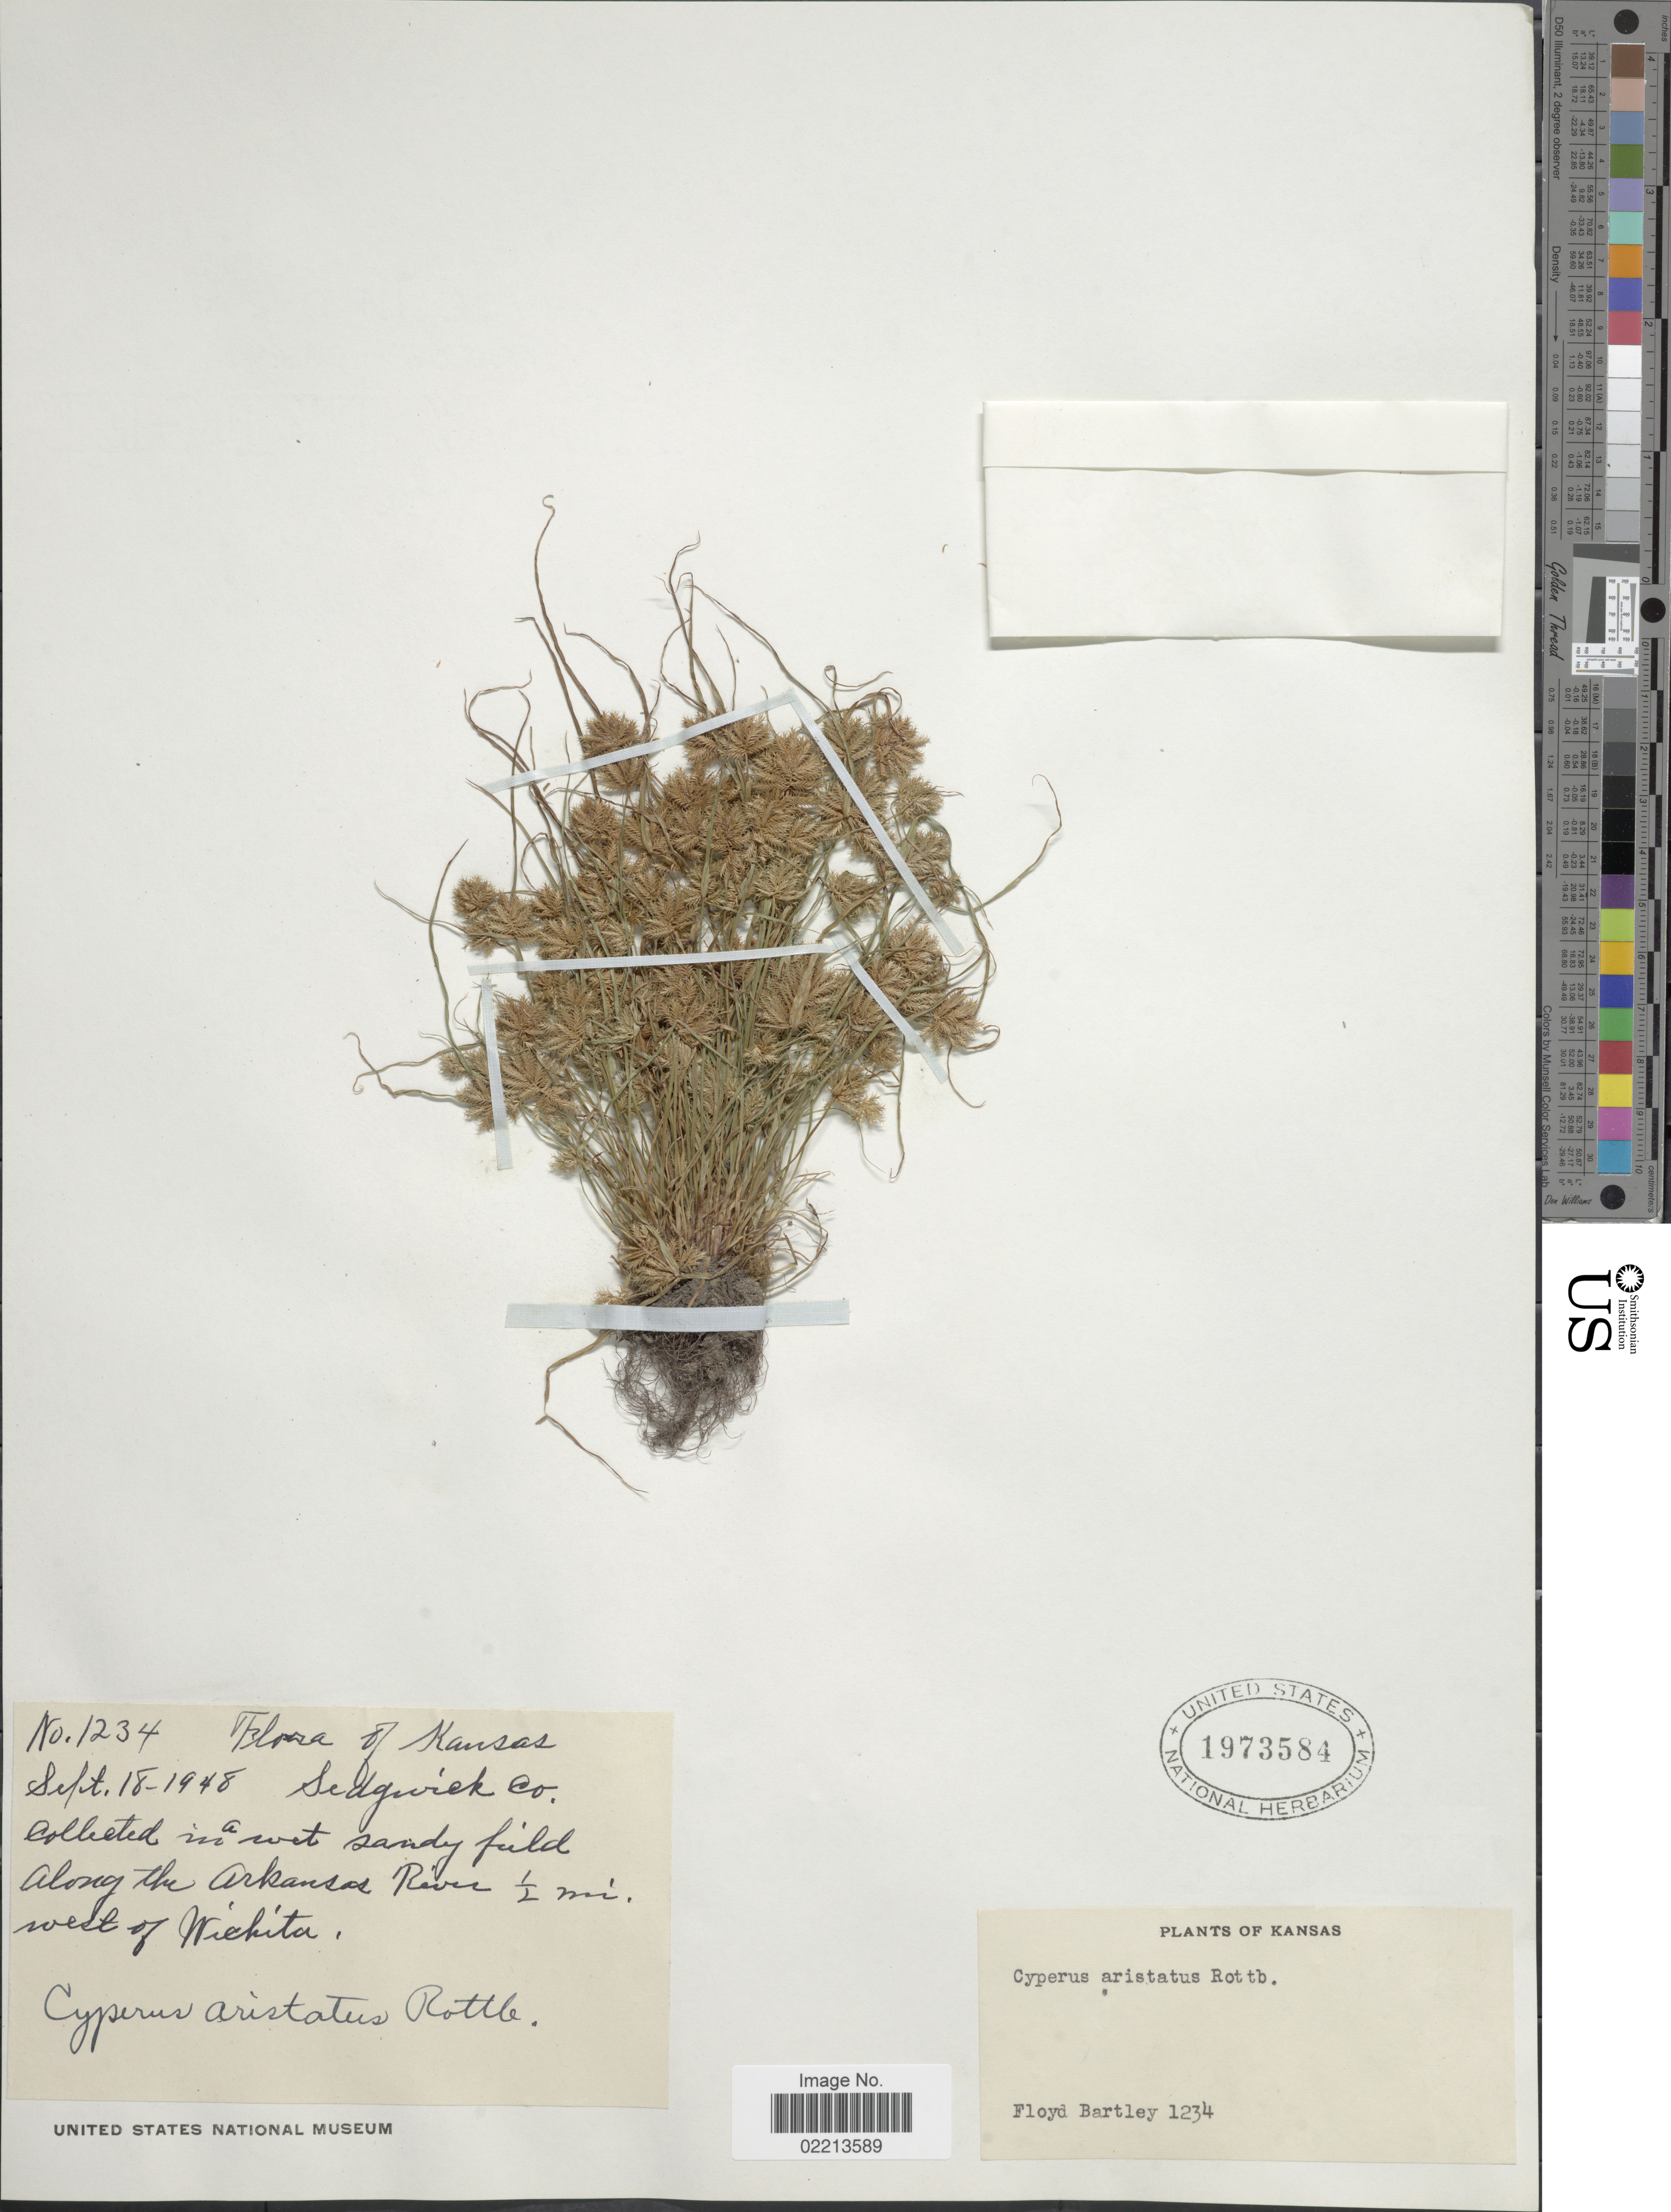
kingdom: Plantae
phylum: Tracheophyta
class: Liliopsida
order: Poales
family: Cyperaceae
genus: Cyperus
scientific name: Cyperus squarrosus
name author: L.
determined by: Strong, Mark T., (BOT), Smithsonian Institution - National Museum of Natural History (UNITED STATES)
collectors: F. Bartley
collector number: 1234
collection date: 1948-09-18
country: United States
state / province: Kansas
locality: Sedgewick Co, along the Arkansas River ½ mi west of Wichita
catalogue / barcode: US 1973584